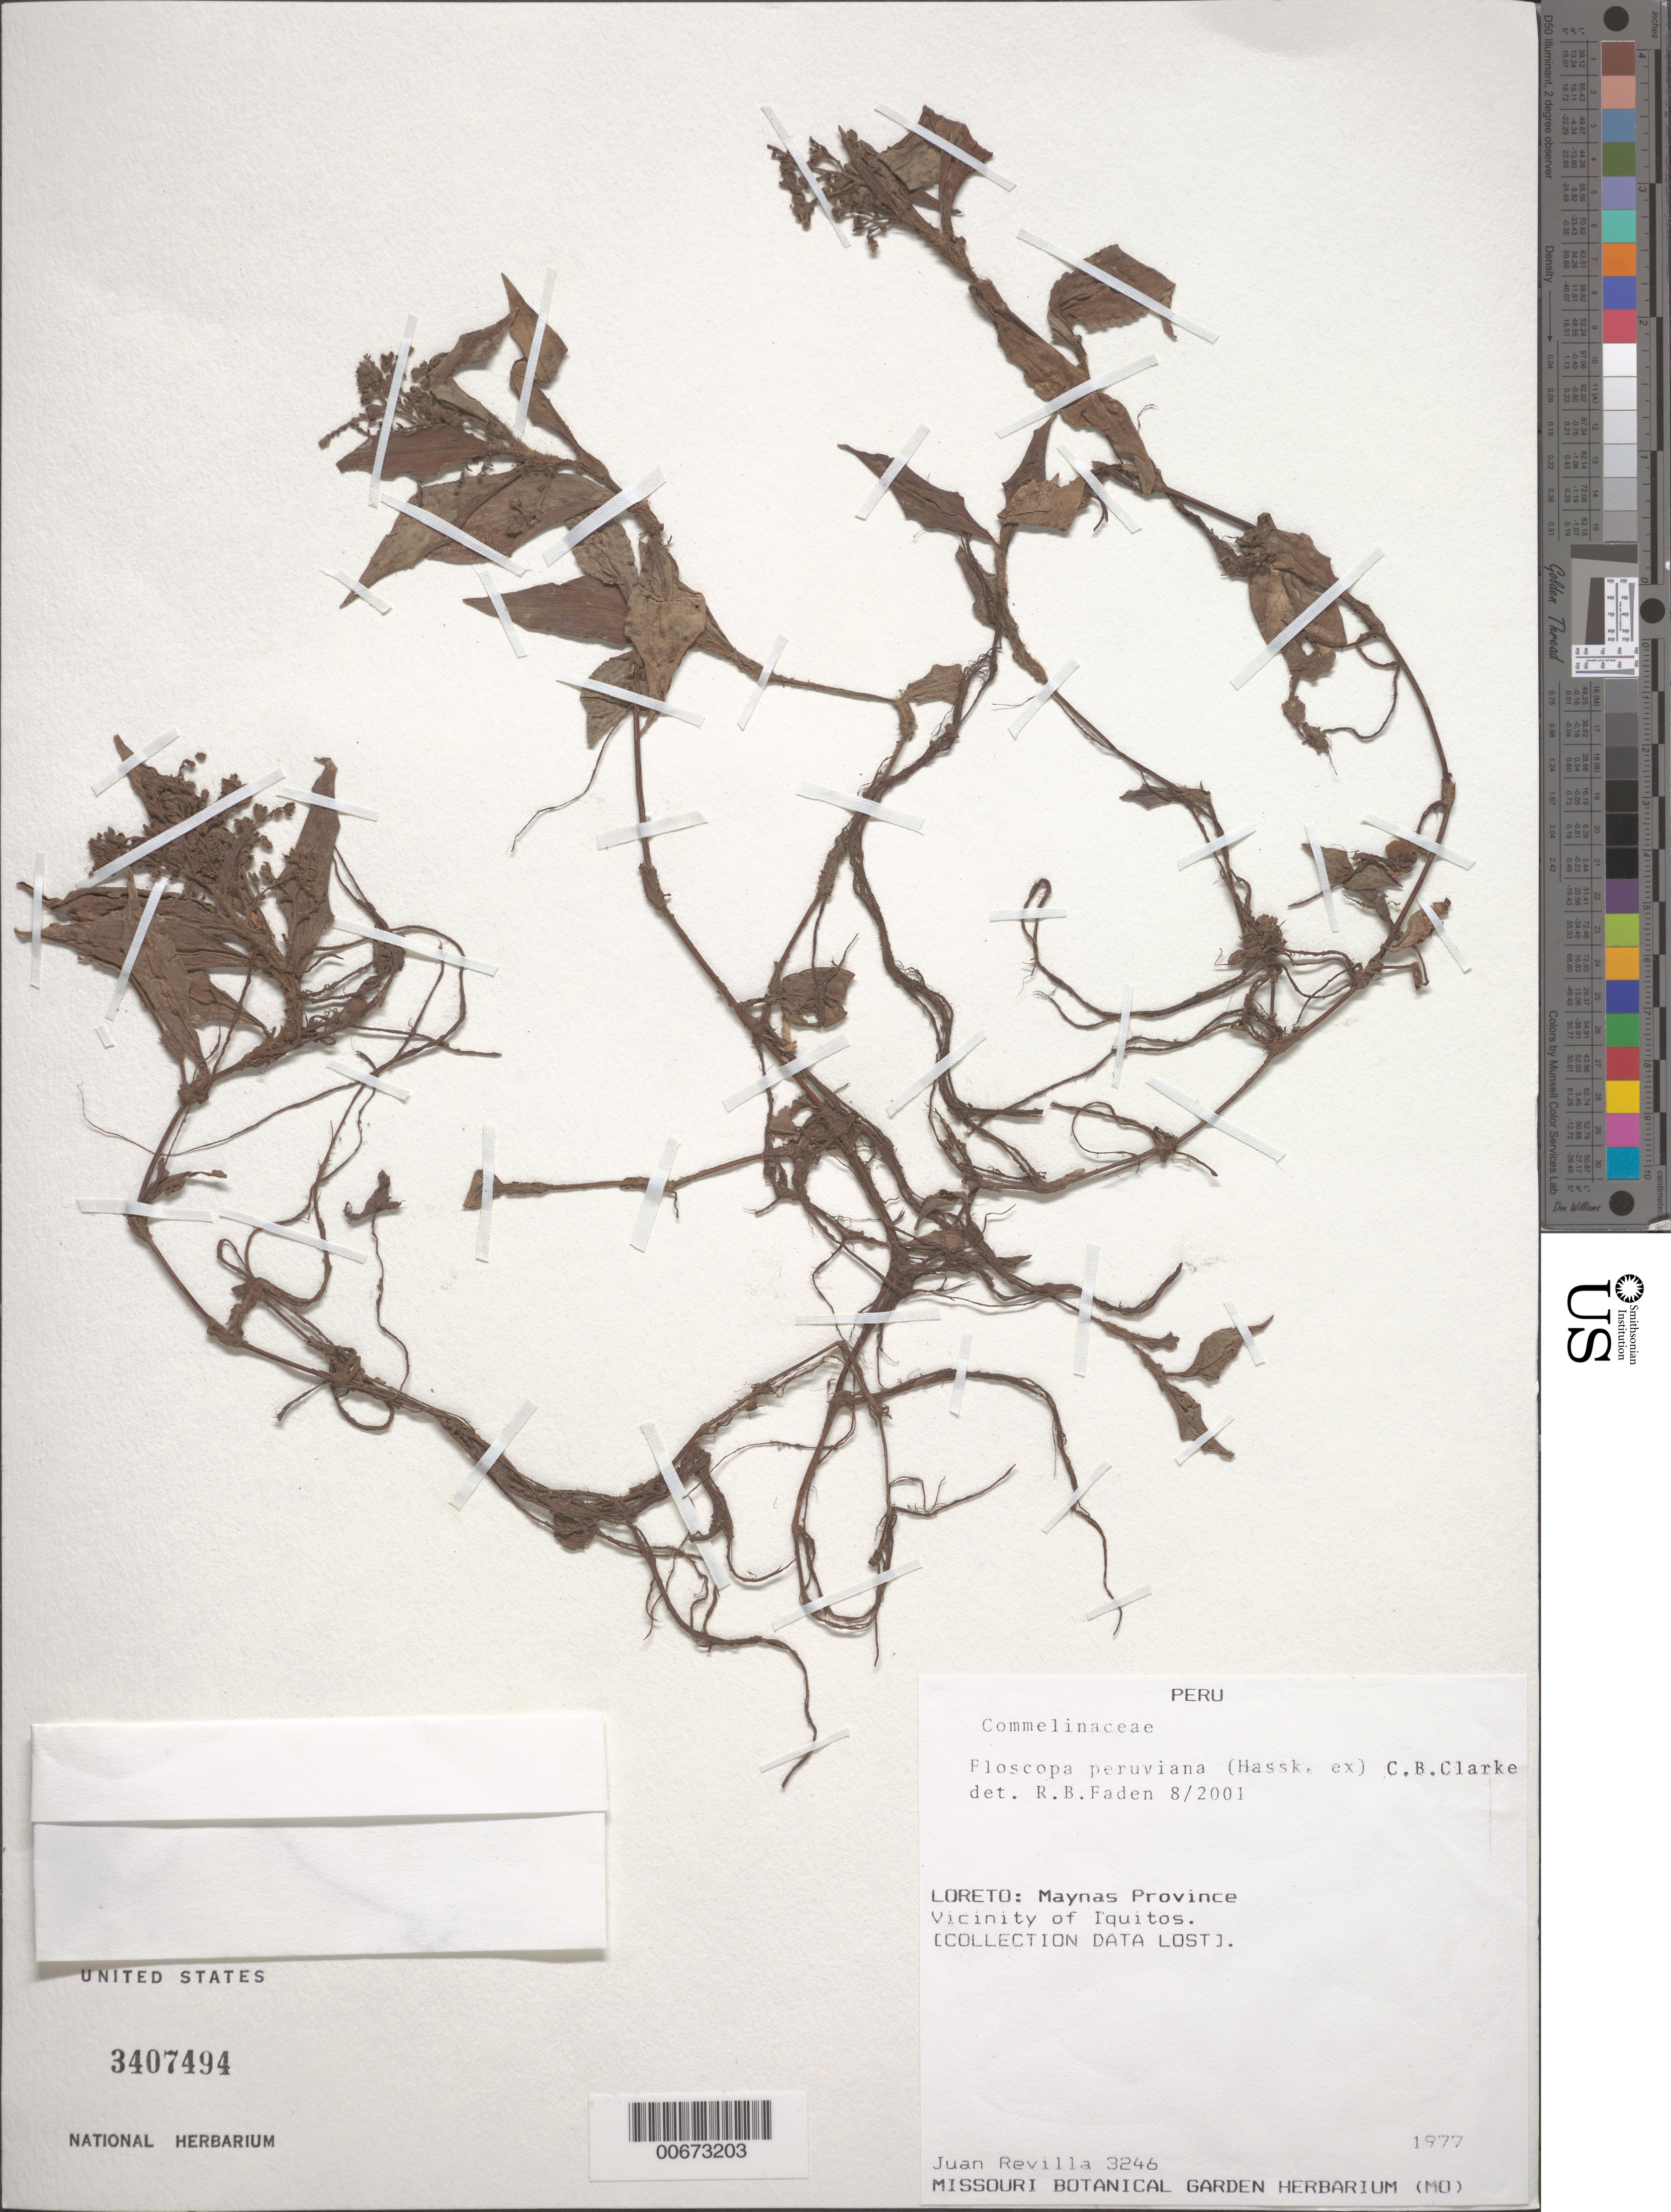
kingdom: Plantae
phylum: Tracheophyta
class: Liliopsida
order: Commelinales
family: Commelinaceae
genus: Floscopa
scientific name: Floscopa peruviana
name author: Hassk. ex C.B. Clarke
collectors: J. Revilla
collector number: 3246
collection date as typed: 1977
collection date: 1977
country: Peru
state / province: Loreto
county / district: Maynas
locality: Iquitos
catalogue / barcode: US 3407494